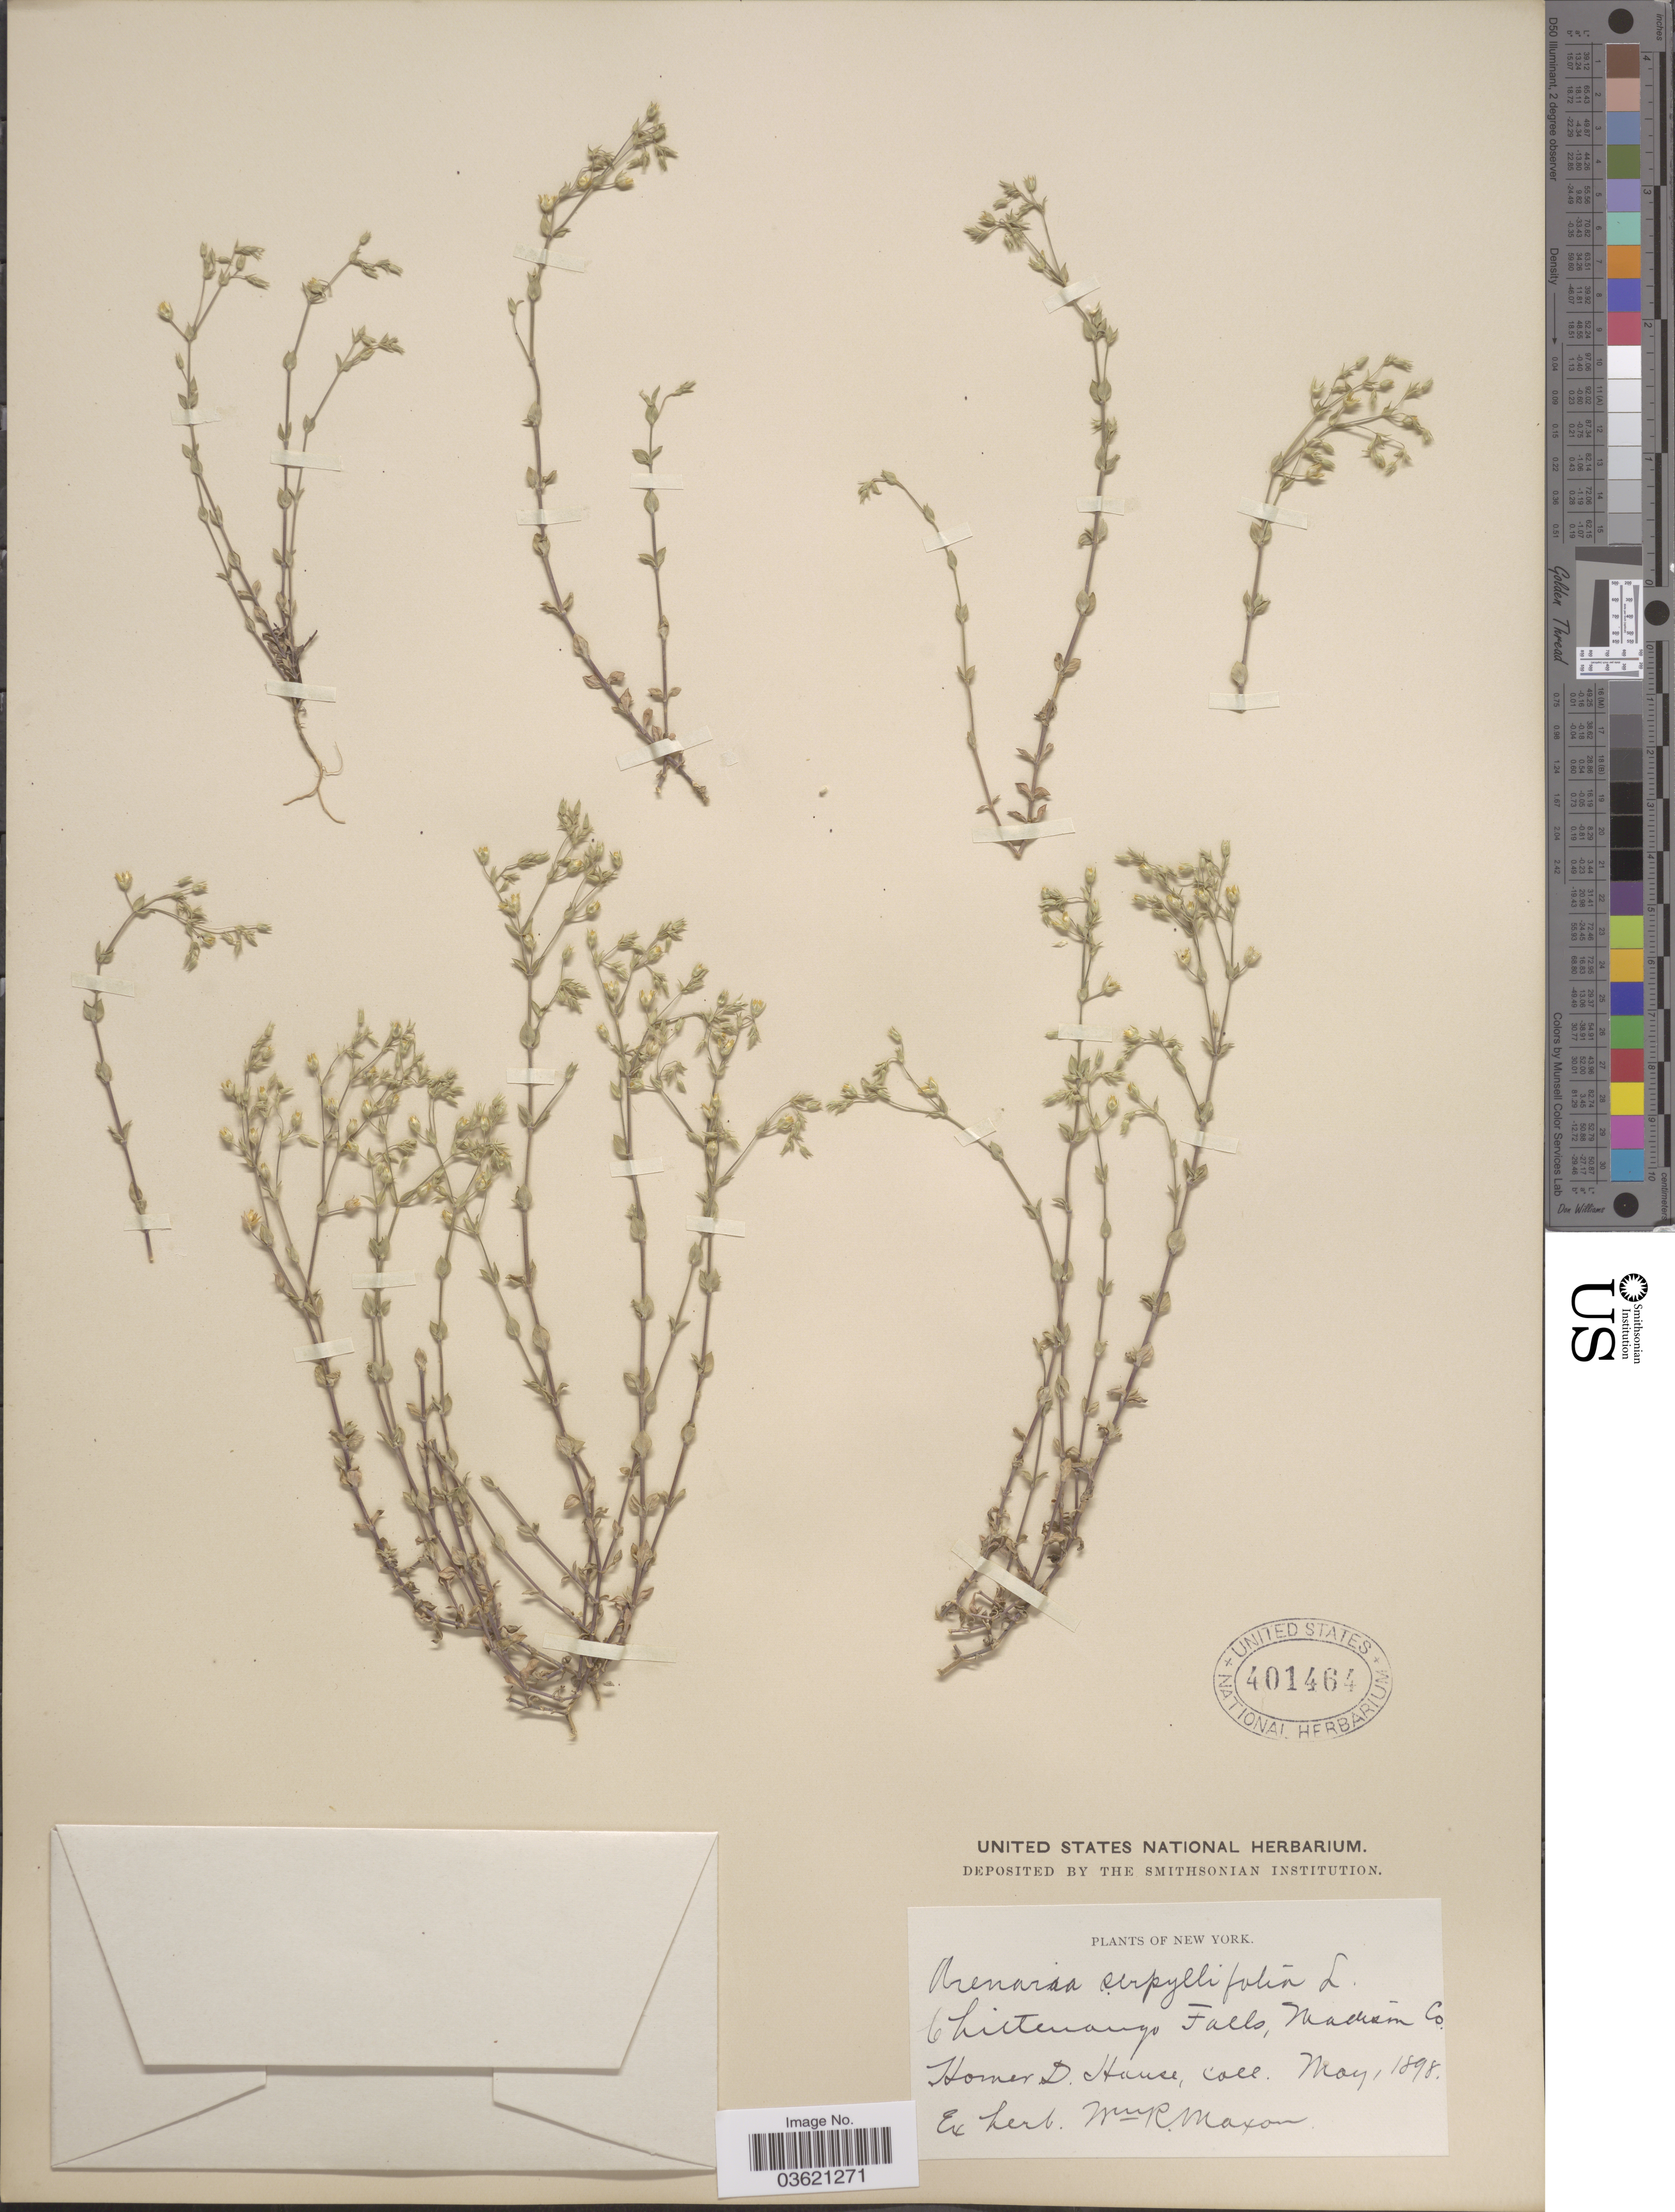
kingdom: Plantae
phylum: Tracheophyta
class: Magnoliopsida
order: Caryophyllales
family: Caryophyllaceae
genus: Arenaria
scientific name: Arenaria serpyllifolia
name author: L.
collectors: H. D. House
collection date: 1898-05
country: United States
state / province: New York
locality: Chittenango Falls, Madison Co.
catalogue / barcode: US 401464